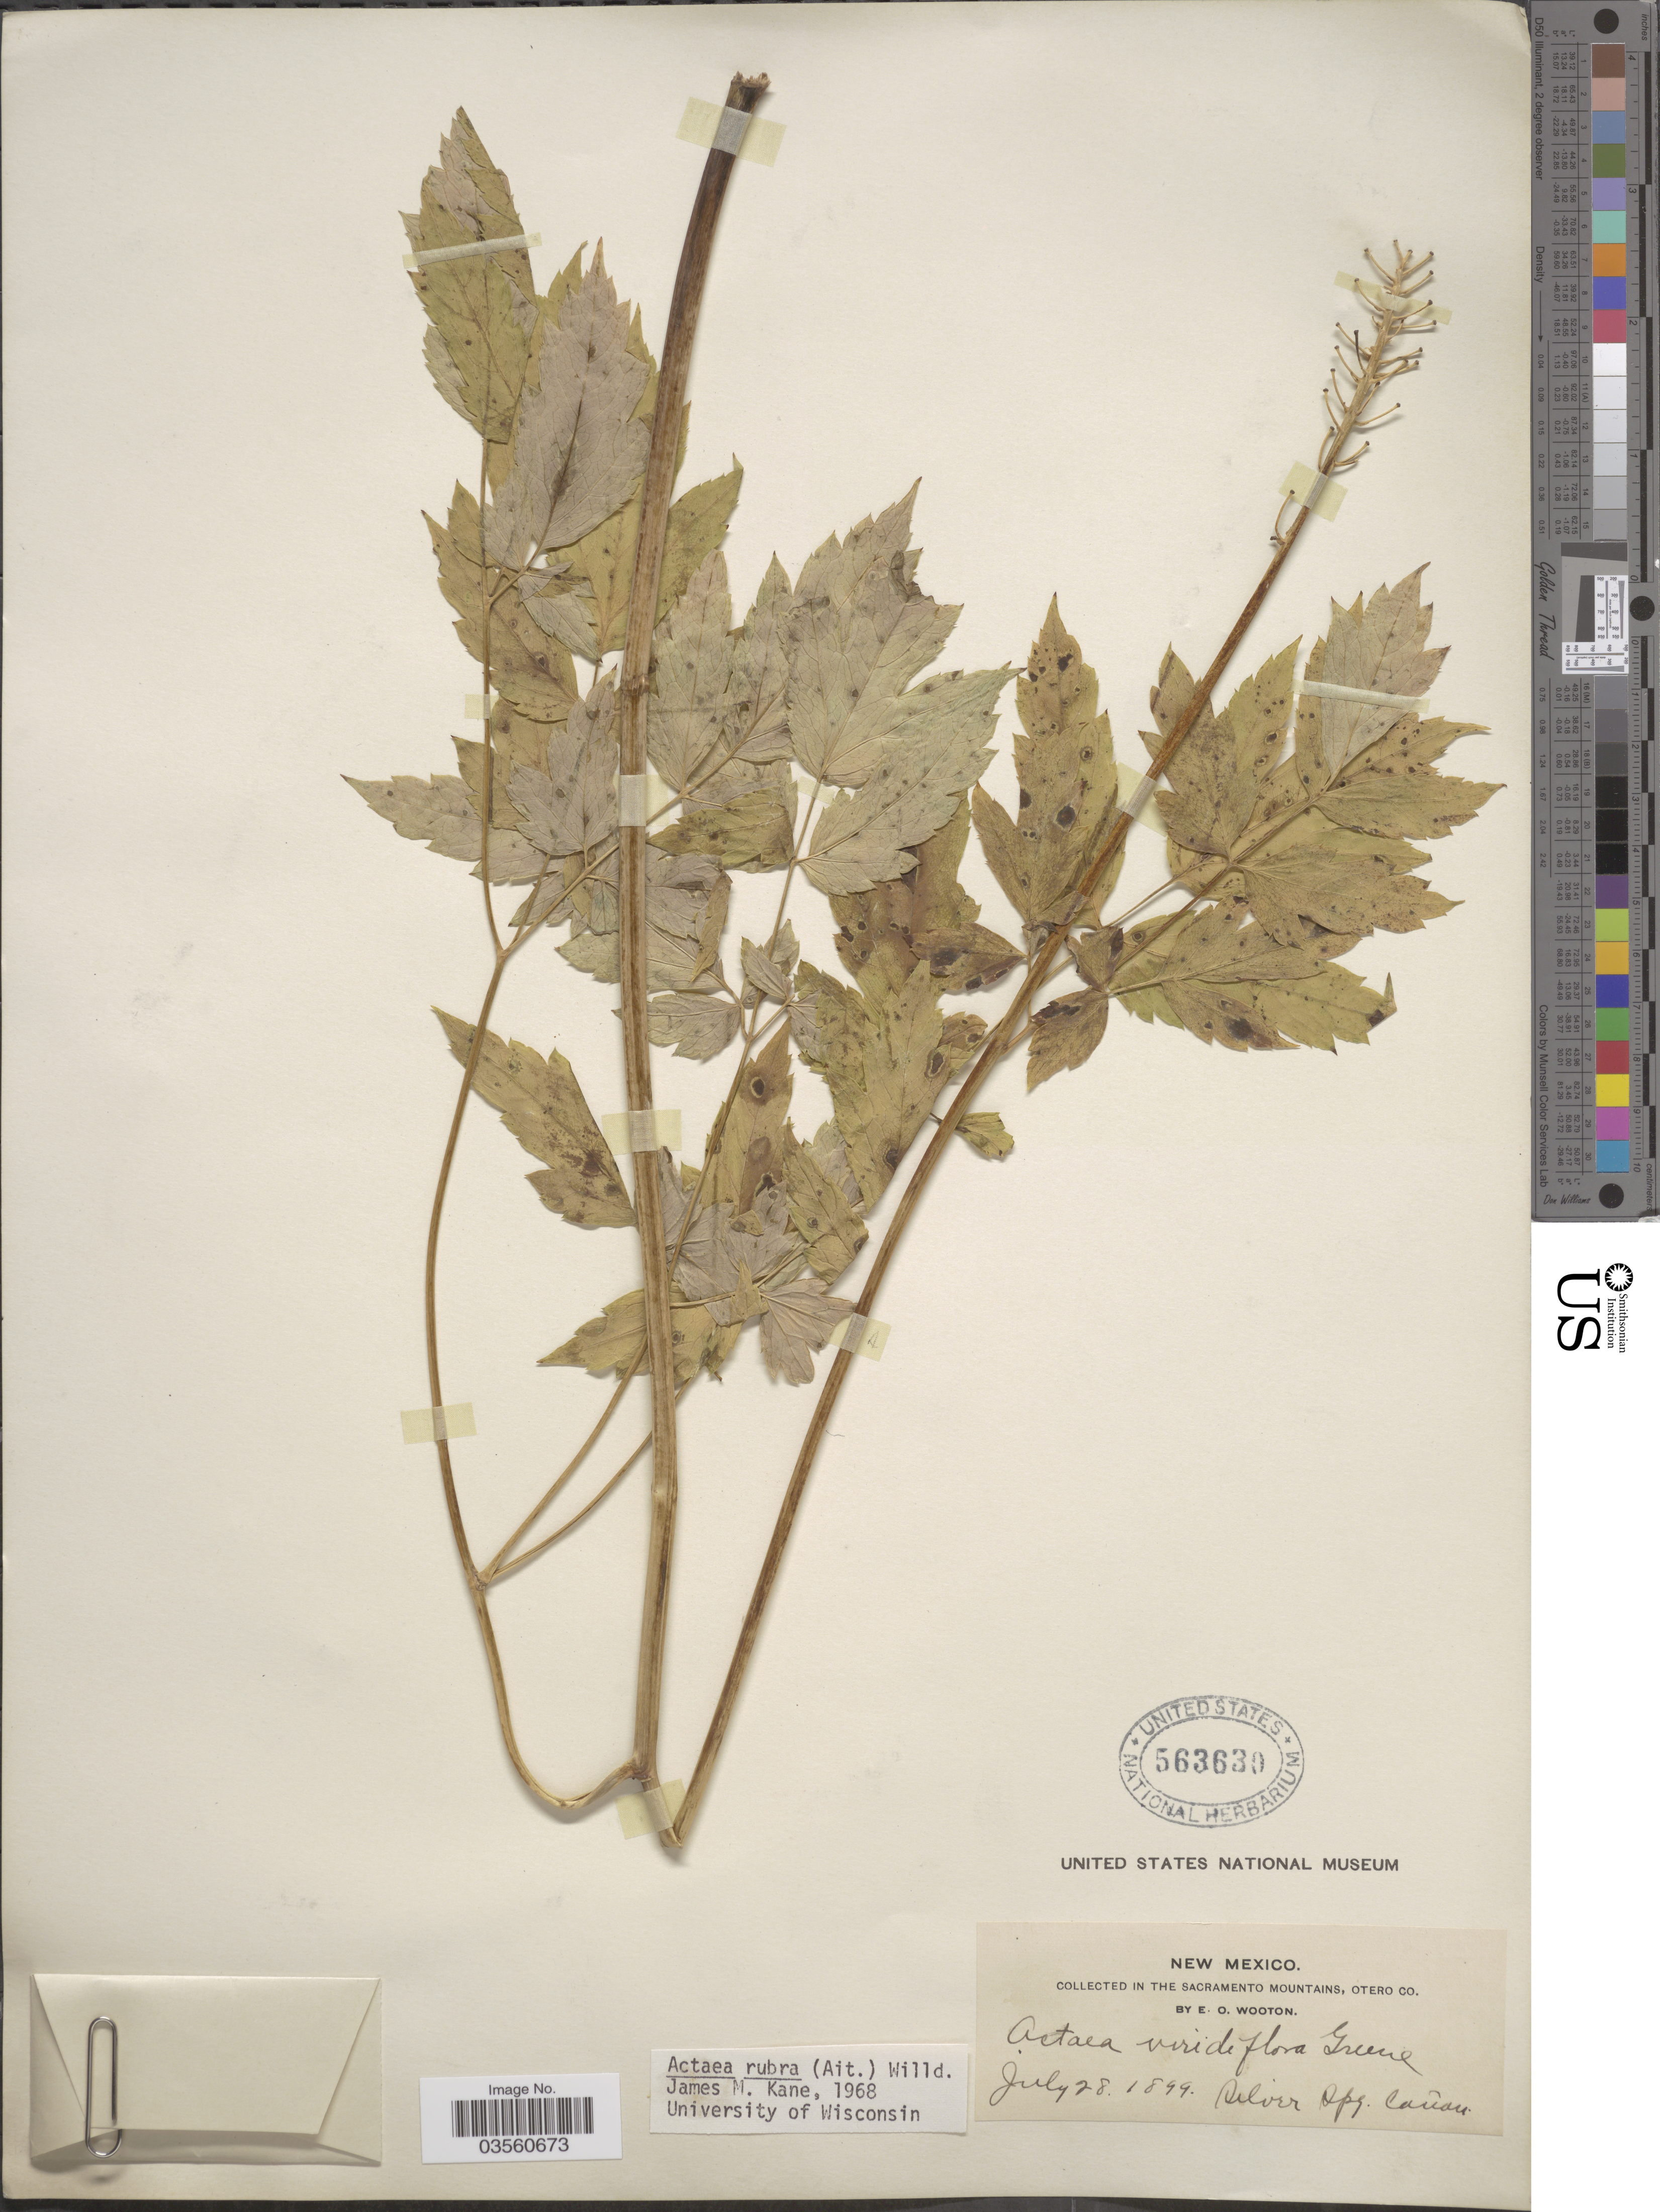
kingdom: Plantae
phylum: Tracheophyta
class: Magnoliopsida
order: Ranunculales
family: Ranunculaceae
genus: Actaea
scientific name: Actaea rubra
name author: (Aiton) Willd.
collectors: E. O. Wooton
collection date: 1899-07-28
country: United States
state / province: New Mexico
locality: In the Sacramento Mountains, Otero Co. Silver Spg. Cañon.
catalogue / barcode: US 563630